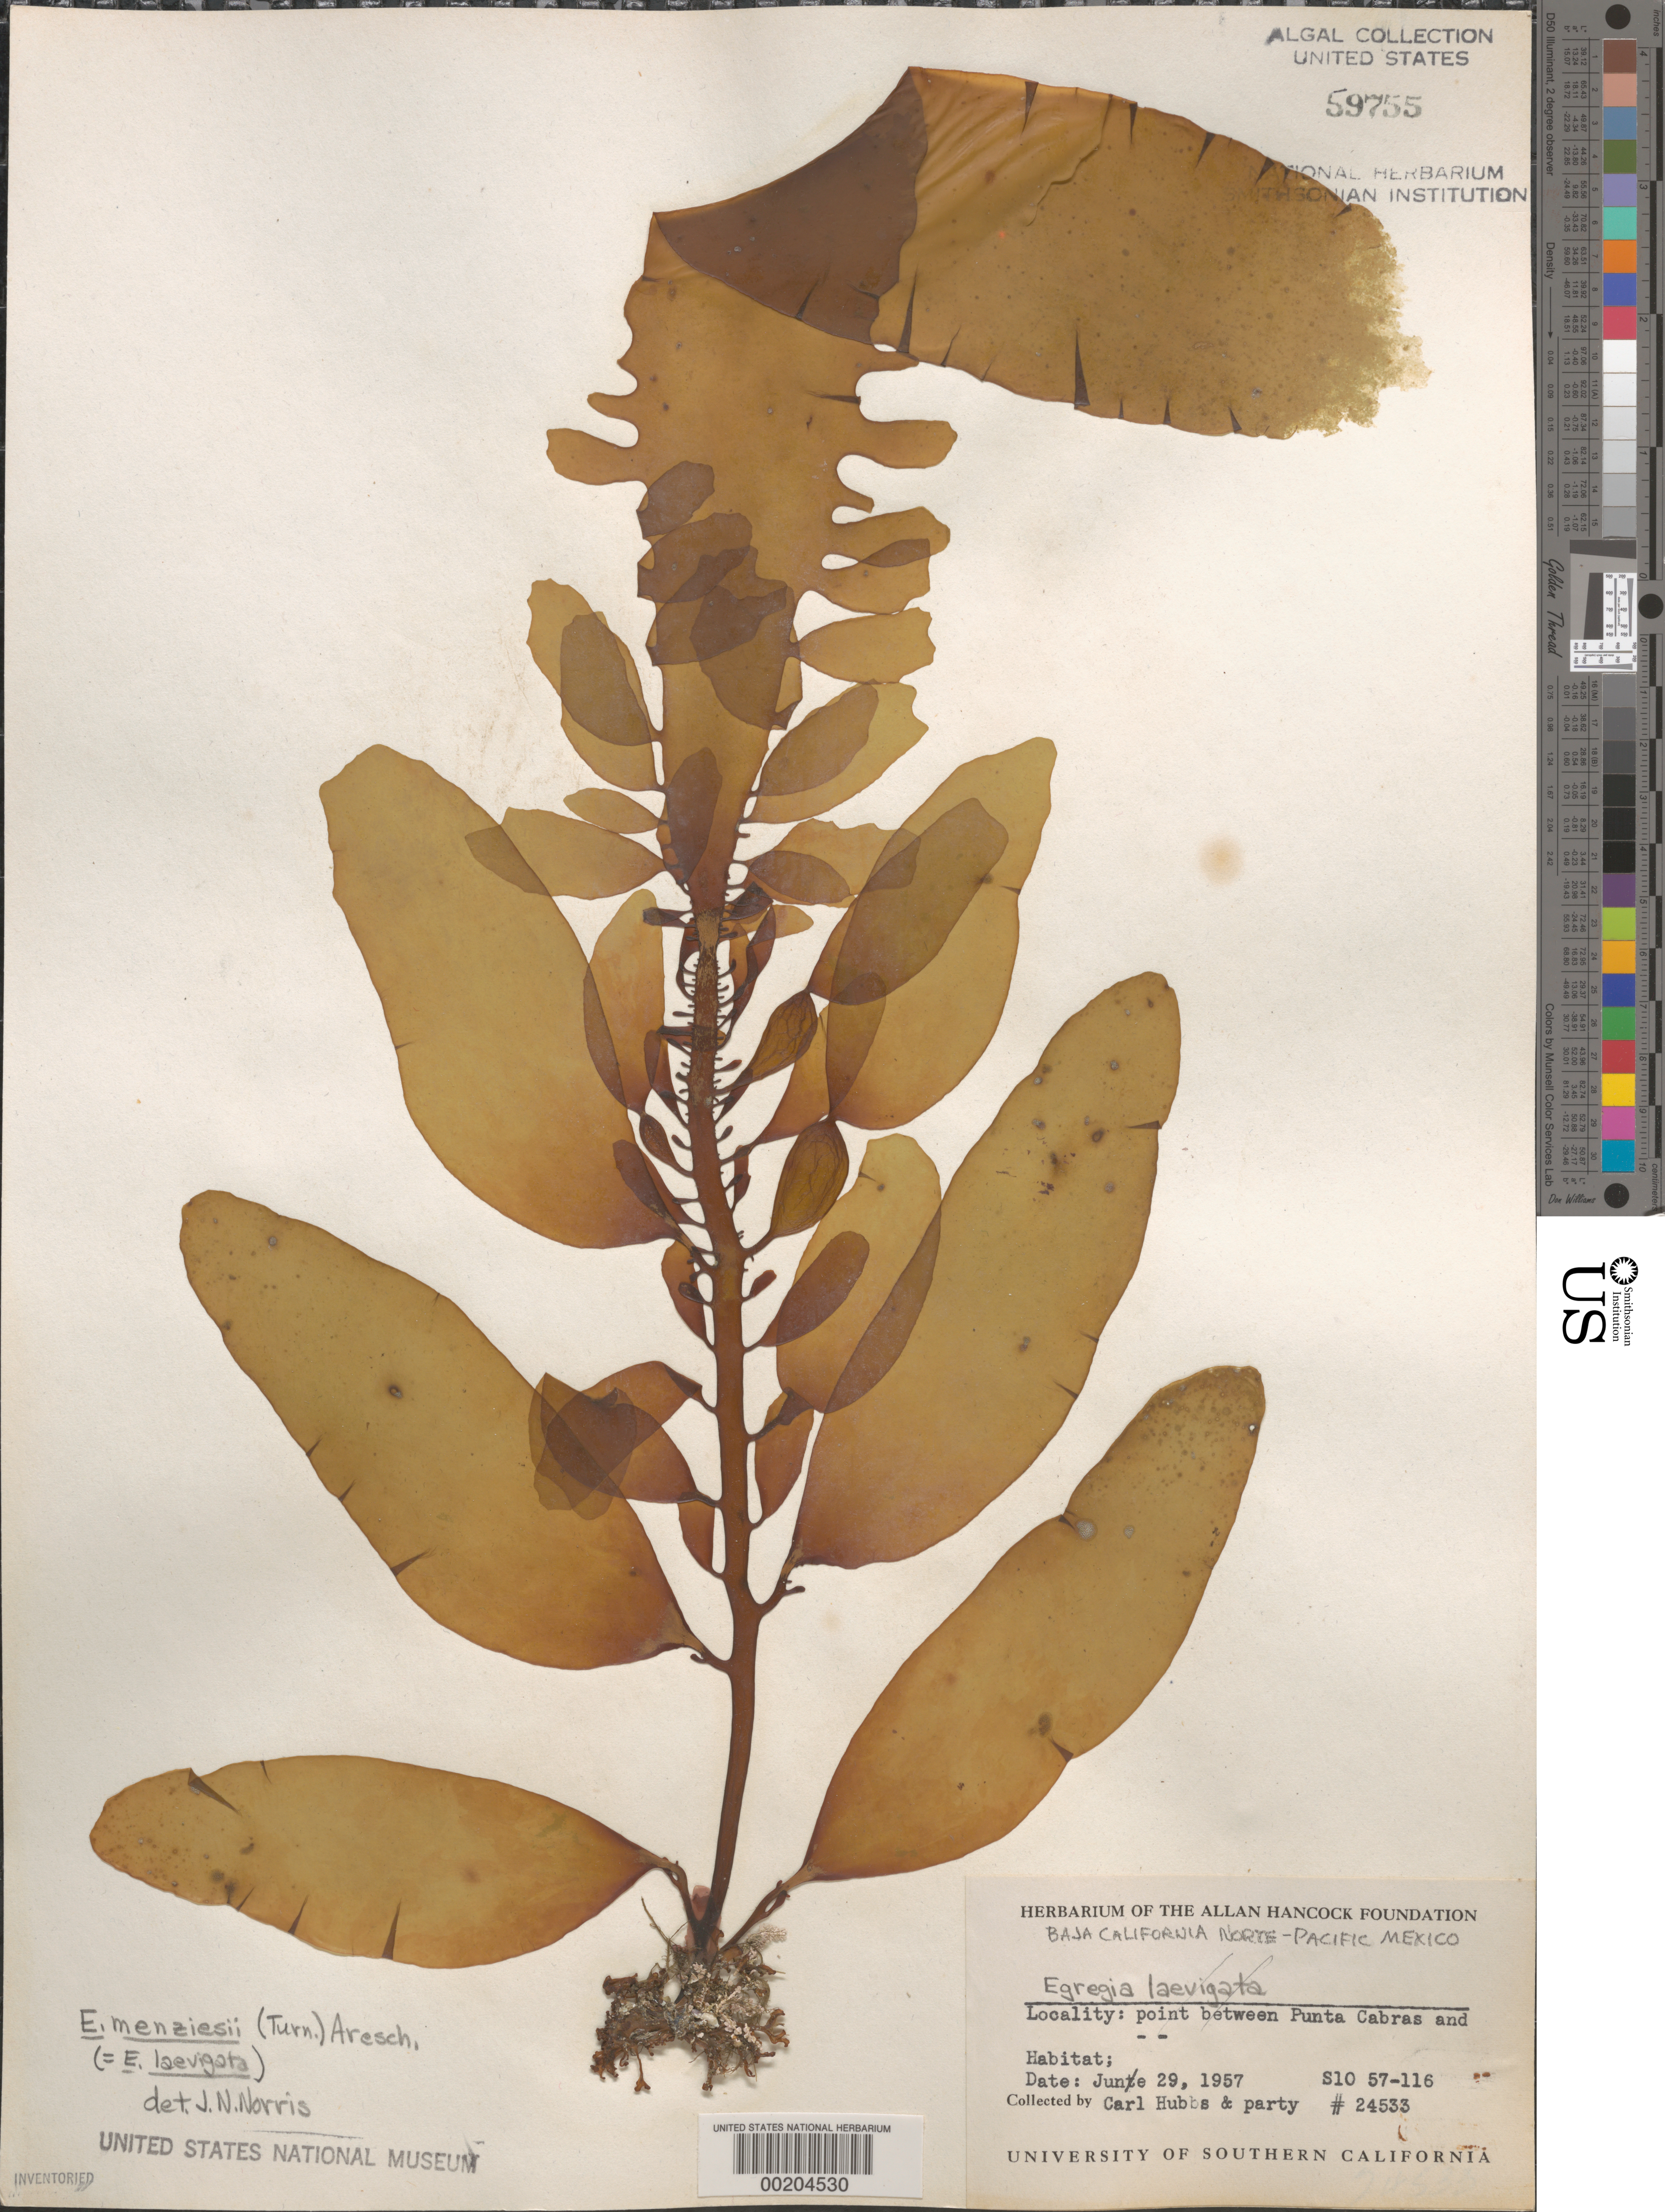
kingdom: Chromista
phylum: Ochrophyta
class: Phaeophyceae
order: Laminariales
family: Lessoniaceae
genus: Egregia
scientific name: Egregia menziesii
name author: (Turner) Aresch.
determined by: Norris, James N.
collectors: C. Hubbs & et al.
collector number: EYD 24533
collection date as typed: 29 Jun 1957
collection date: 1957-06-29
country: Mexico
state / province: Baja California Norte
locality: Near Punta Cabras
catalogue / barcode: US 59755